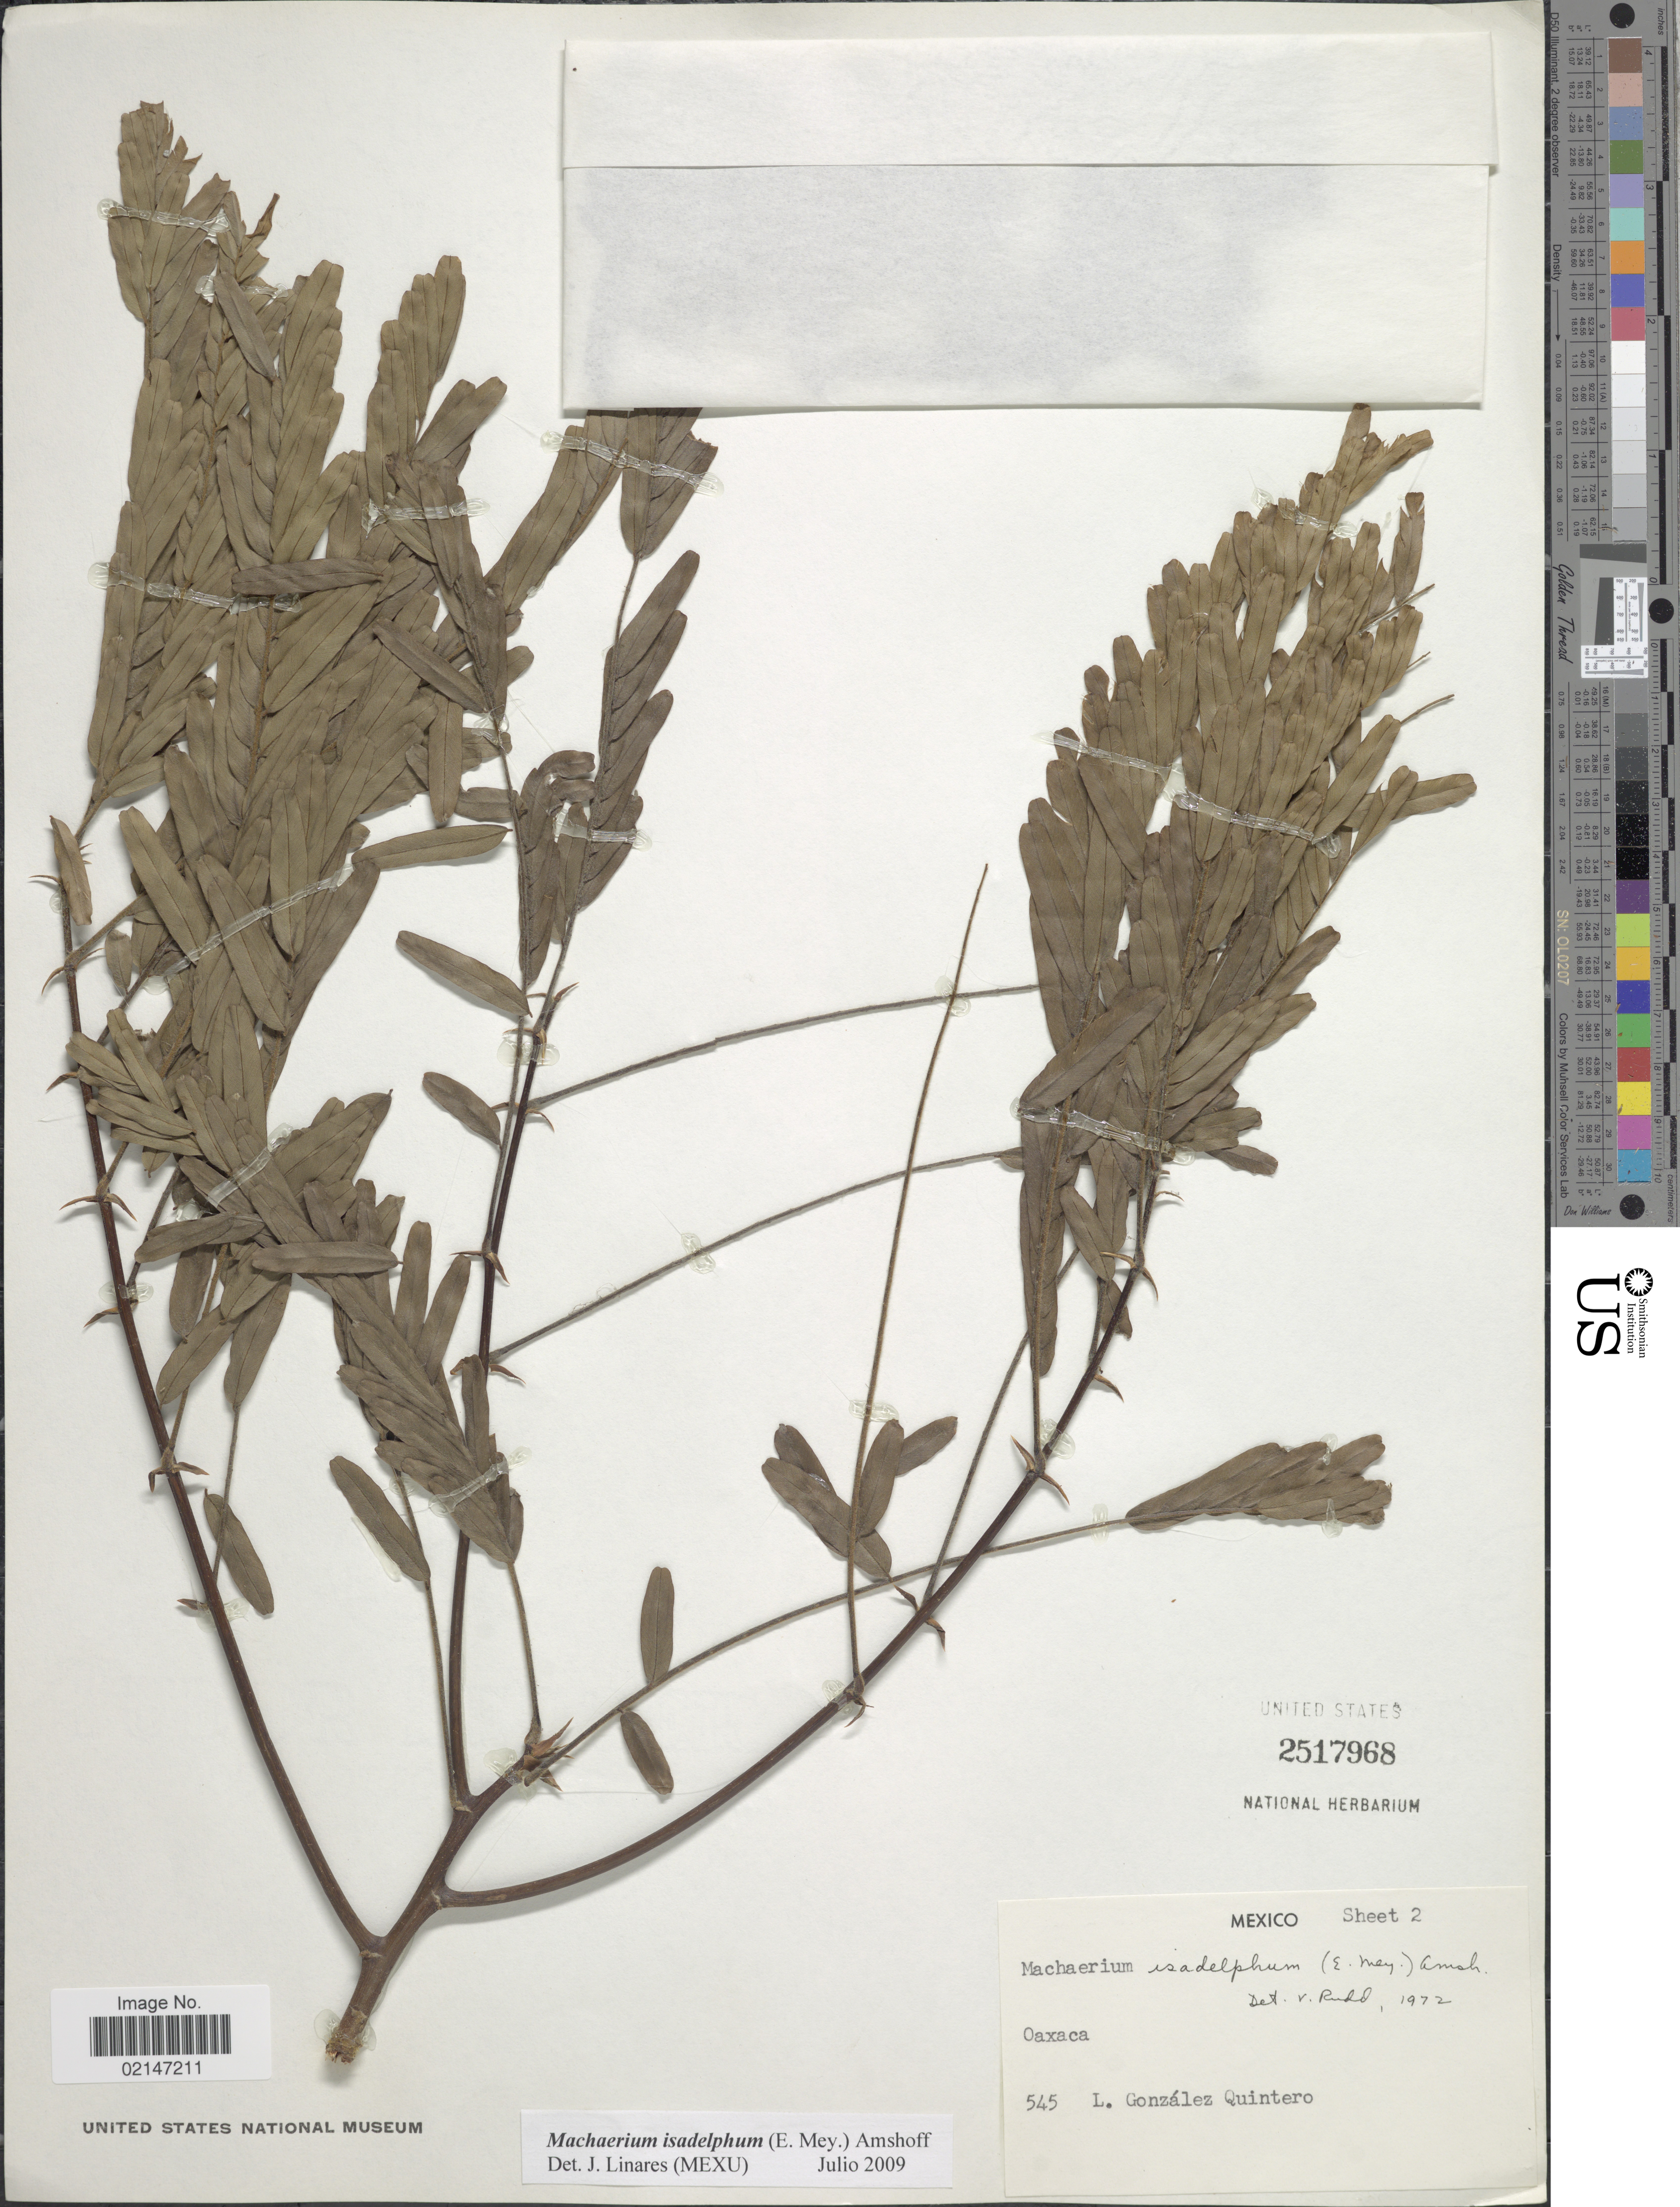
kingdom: Plantae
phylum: Tracheophyta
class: Magnoliopsida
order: Fabales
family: Fabaceae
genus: Machaerium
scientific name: Machaerium isadelphum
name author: (E. Mey.) Amshoff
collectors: L. González Quintero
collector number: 545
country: Mexico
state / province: Oaxaca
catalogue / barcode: US 2517968